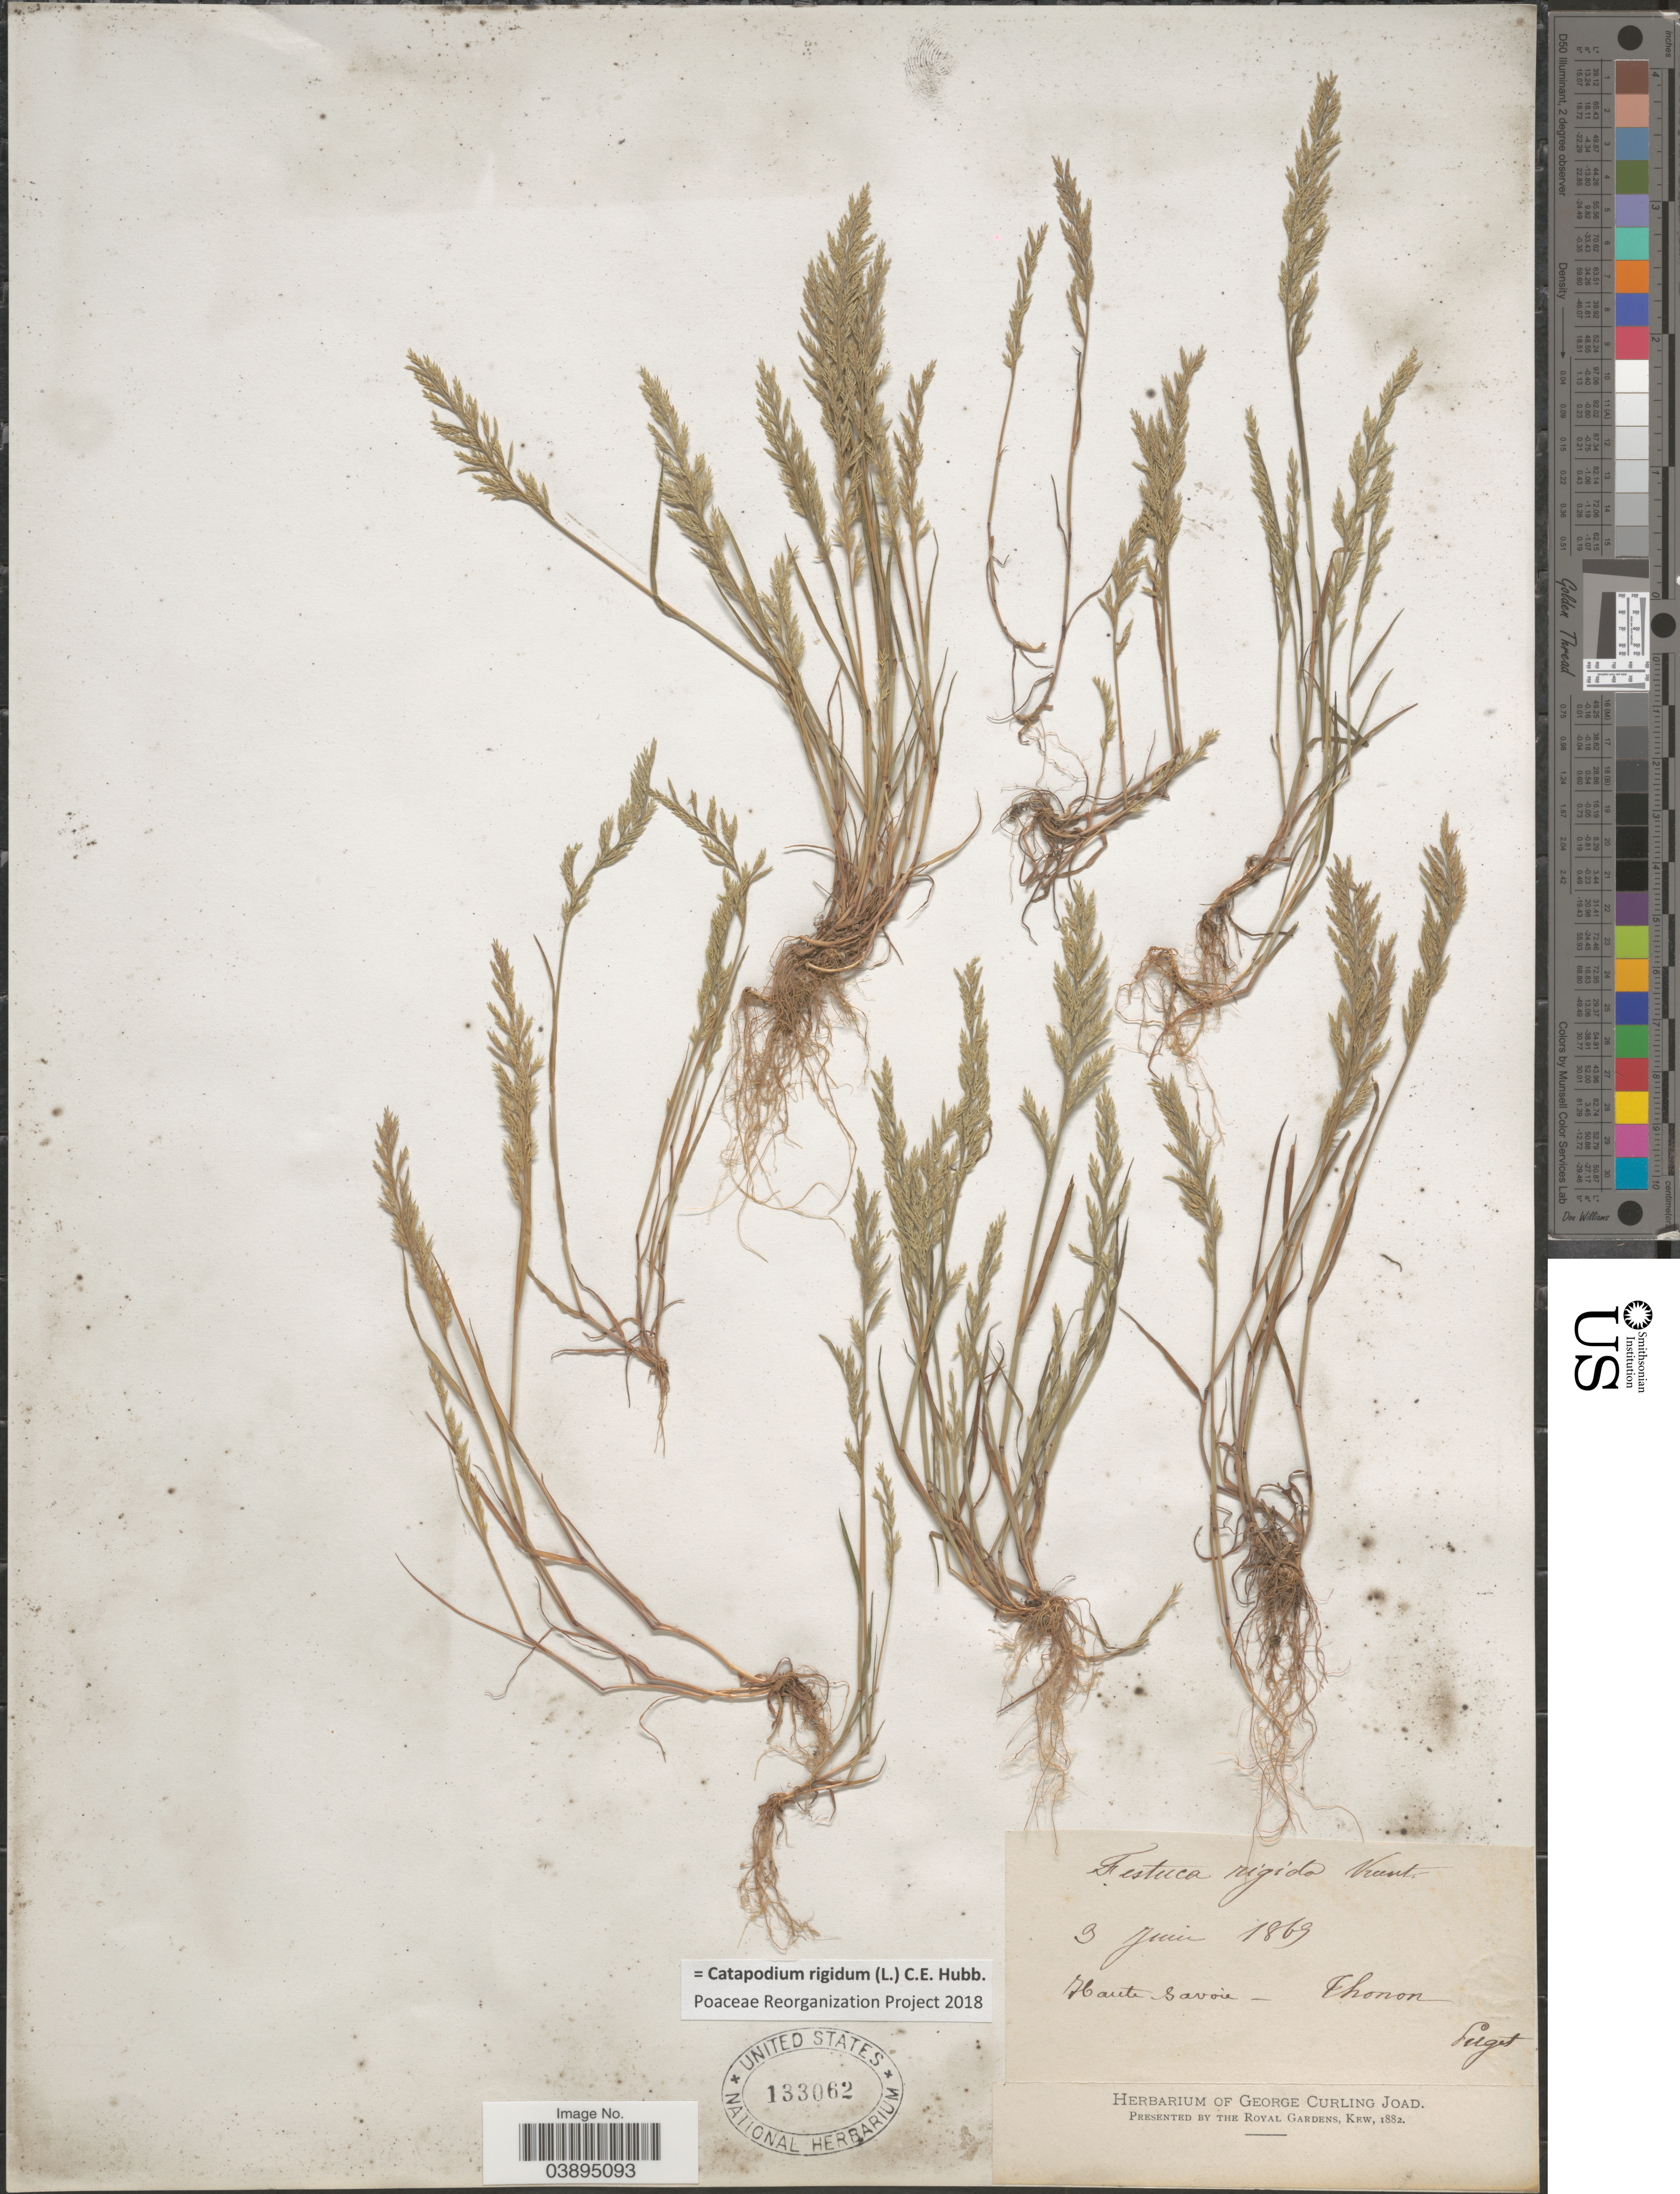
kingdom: Plantae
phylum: Tracheophyta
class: Liliopsida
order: Poales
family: Poaceae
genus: Catapodium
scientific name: Catapodium rigidum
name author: (L.) C.E. Hubb.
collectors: -. Puget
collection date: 1869-06-03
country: France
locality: Haute Savoie - Thonon.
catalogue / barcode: US 133062